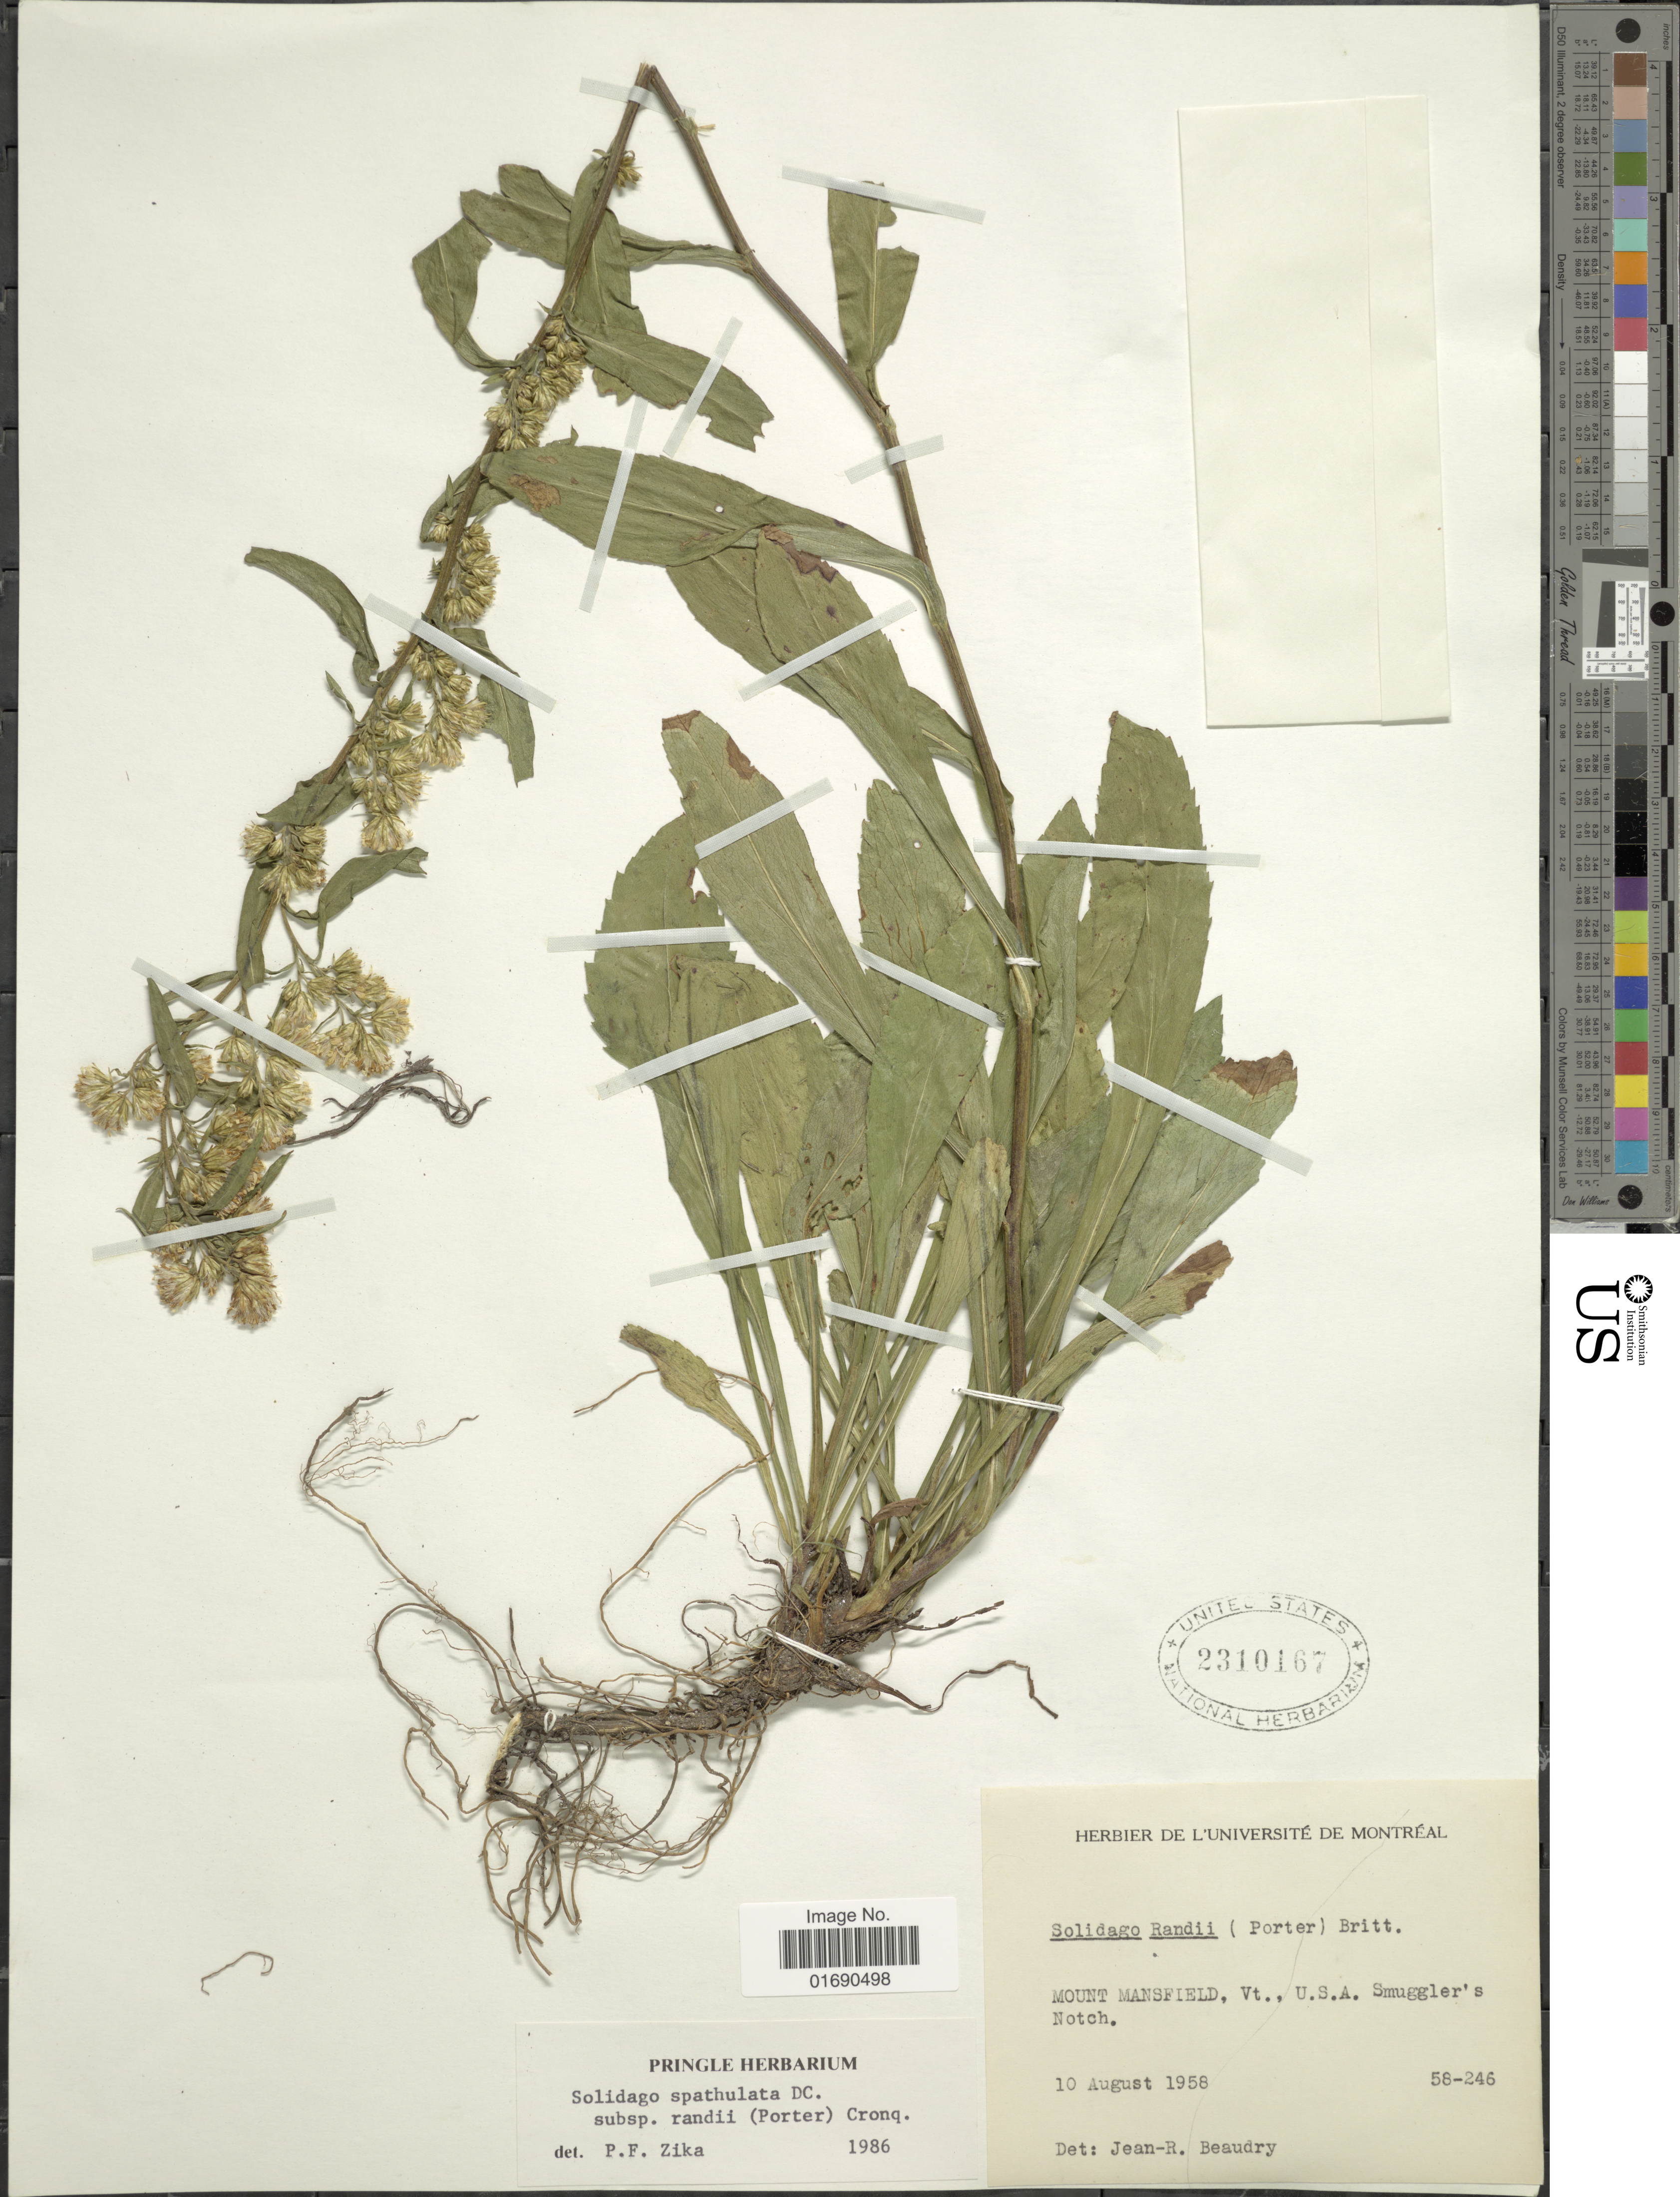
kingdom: Plantae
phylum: Tracheophyta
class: Magnoliopsida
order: Asterales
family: Asteraceae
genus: Solidago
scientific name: Solidago randii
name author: (Porter) Britton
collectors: J. Beaudry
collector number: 58-246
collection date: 1958-08-10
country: United States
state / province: Vermont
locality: Mount Mansfield. Smuggler's Notch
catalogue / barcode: US 2310167